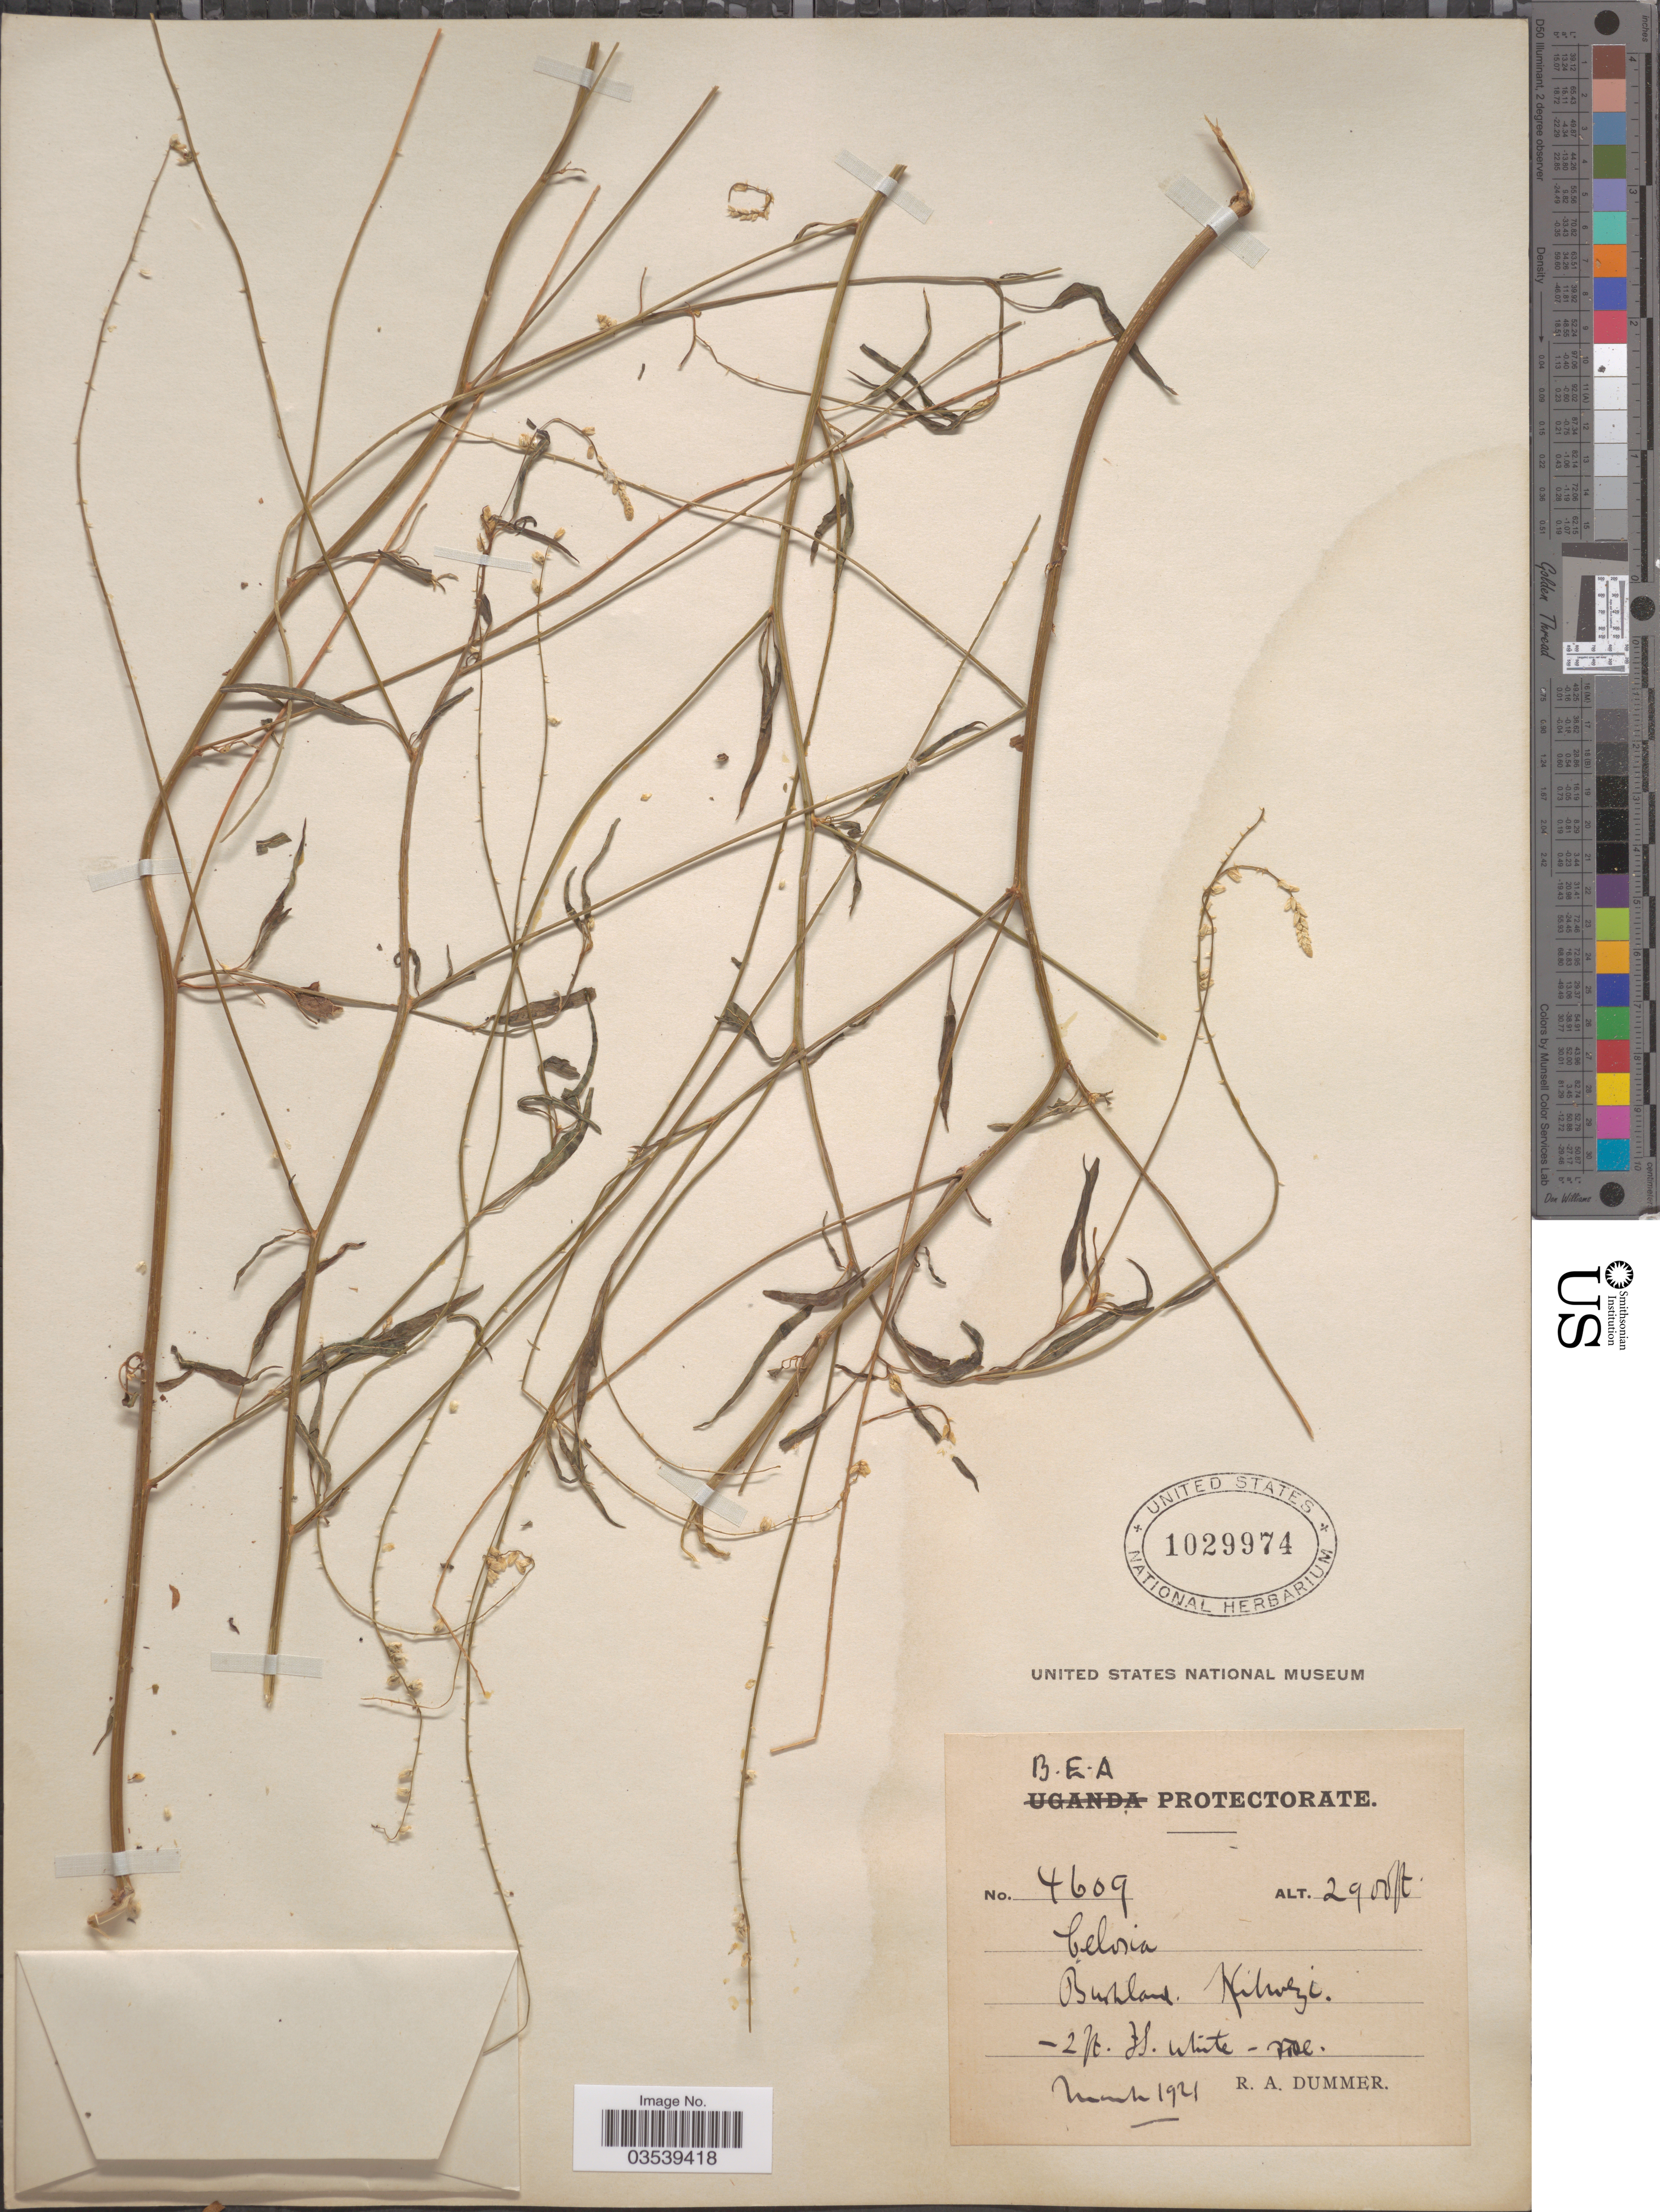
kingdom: Plantae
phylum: Tracheophyta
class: Magnoliopsida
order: Caryophyllales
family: Amaranthaceae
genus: Celosia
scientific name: Celosia sp.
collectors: R. Dümmer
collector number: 4609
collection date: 1921-03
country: Kenya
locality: B. E. A. Protectorate. Bushland. Kibwezi.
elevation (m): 884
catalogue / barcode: US 1029974